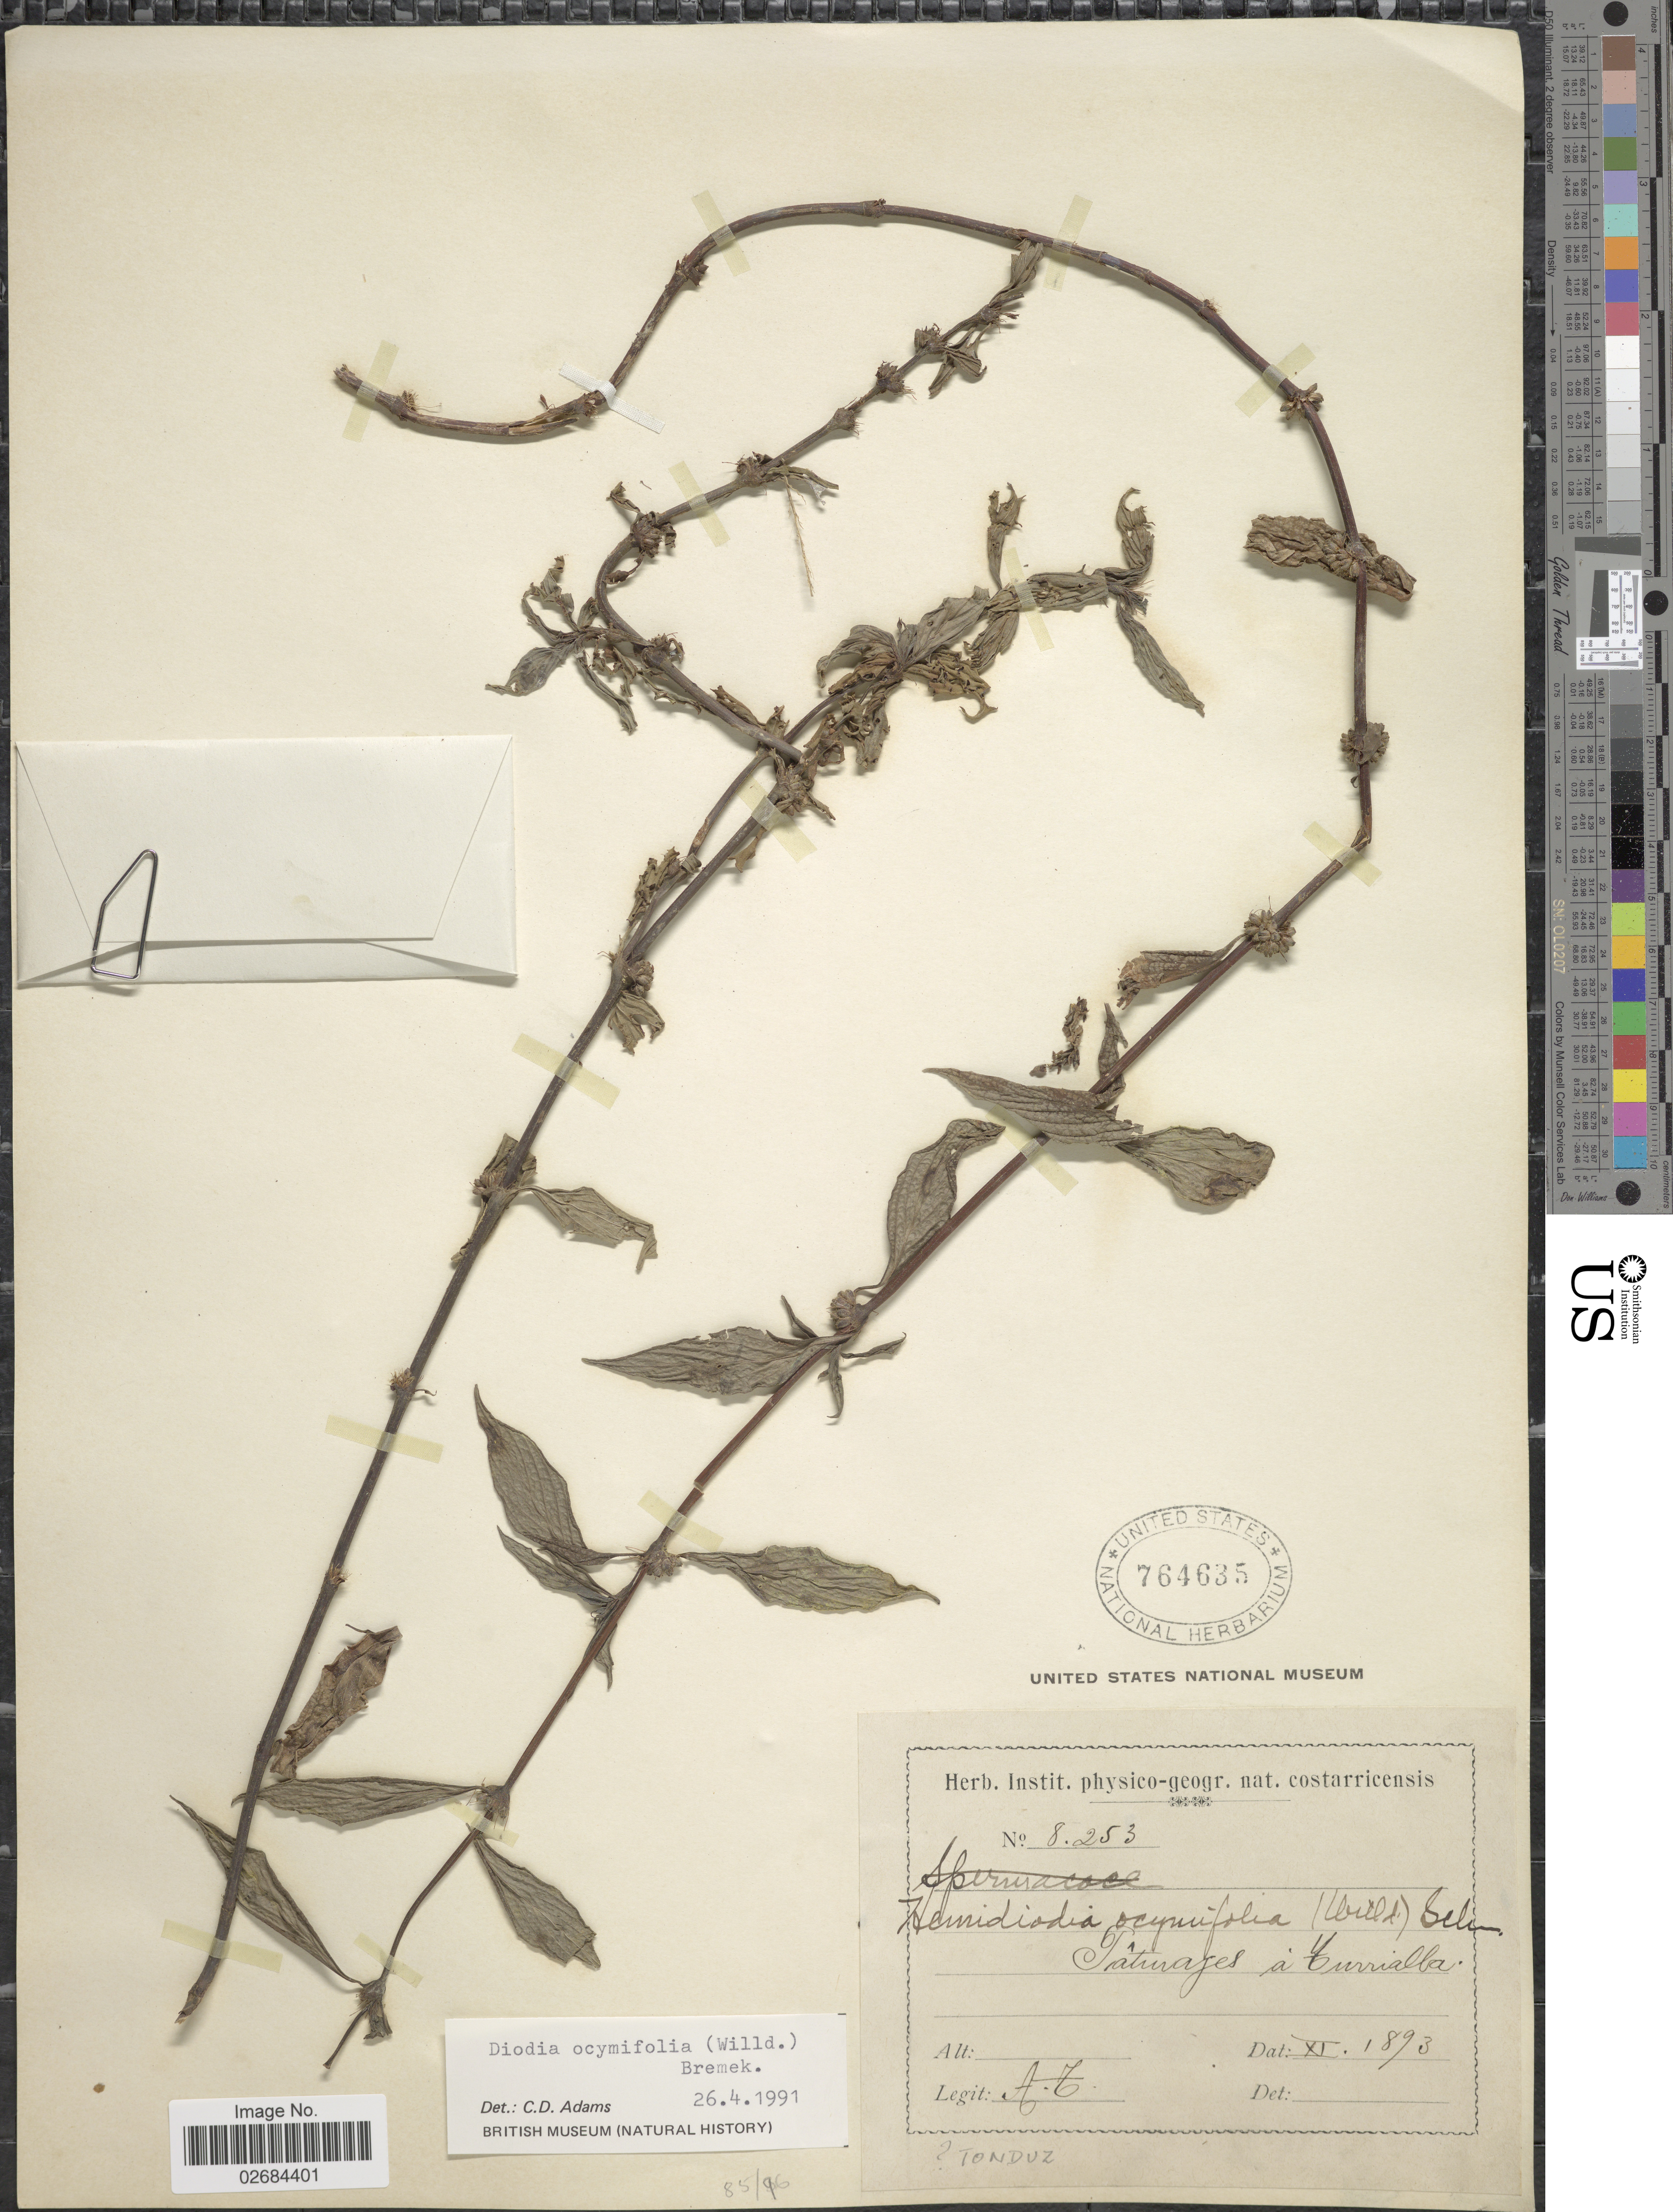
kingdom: Plantae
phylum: Tracheophyta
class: Magnoliopsida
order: Gentianales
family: Rubiaceae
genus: Diodia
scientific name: Diodia ocymifolia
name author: (Willd. ex Roem. & Schult.) Bremek.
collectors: A. Tonduz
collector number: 8253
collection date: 1893-11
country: Costa Rica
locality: Paturages a Turrialba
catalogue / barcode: US 764635